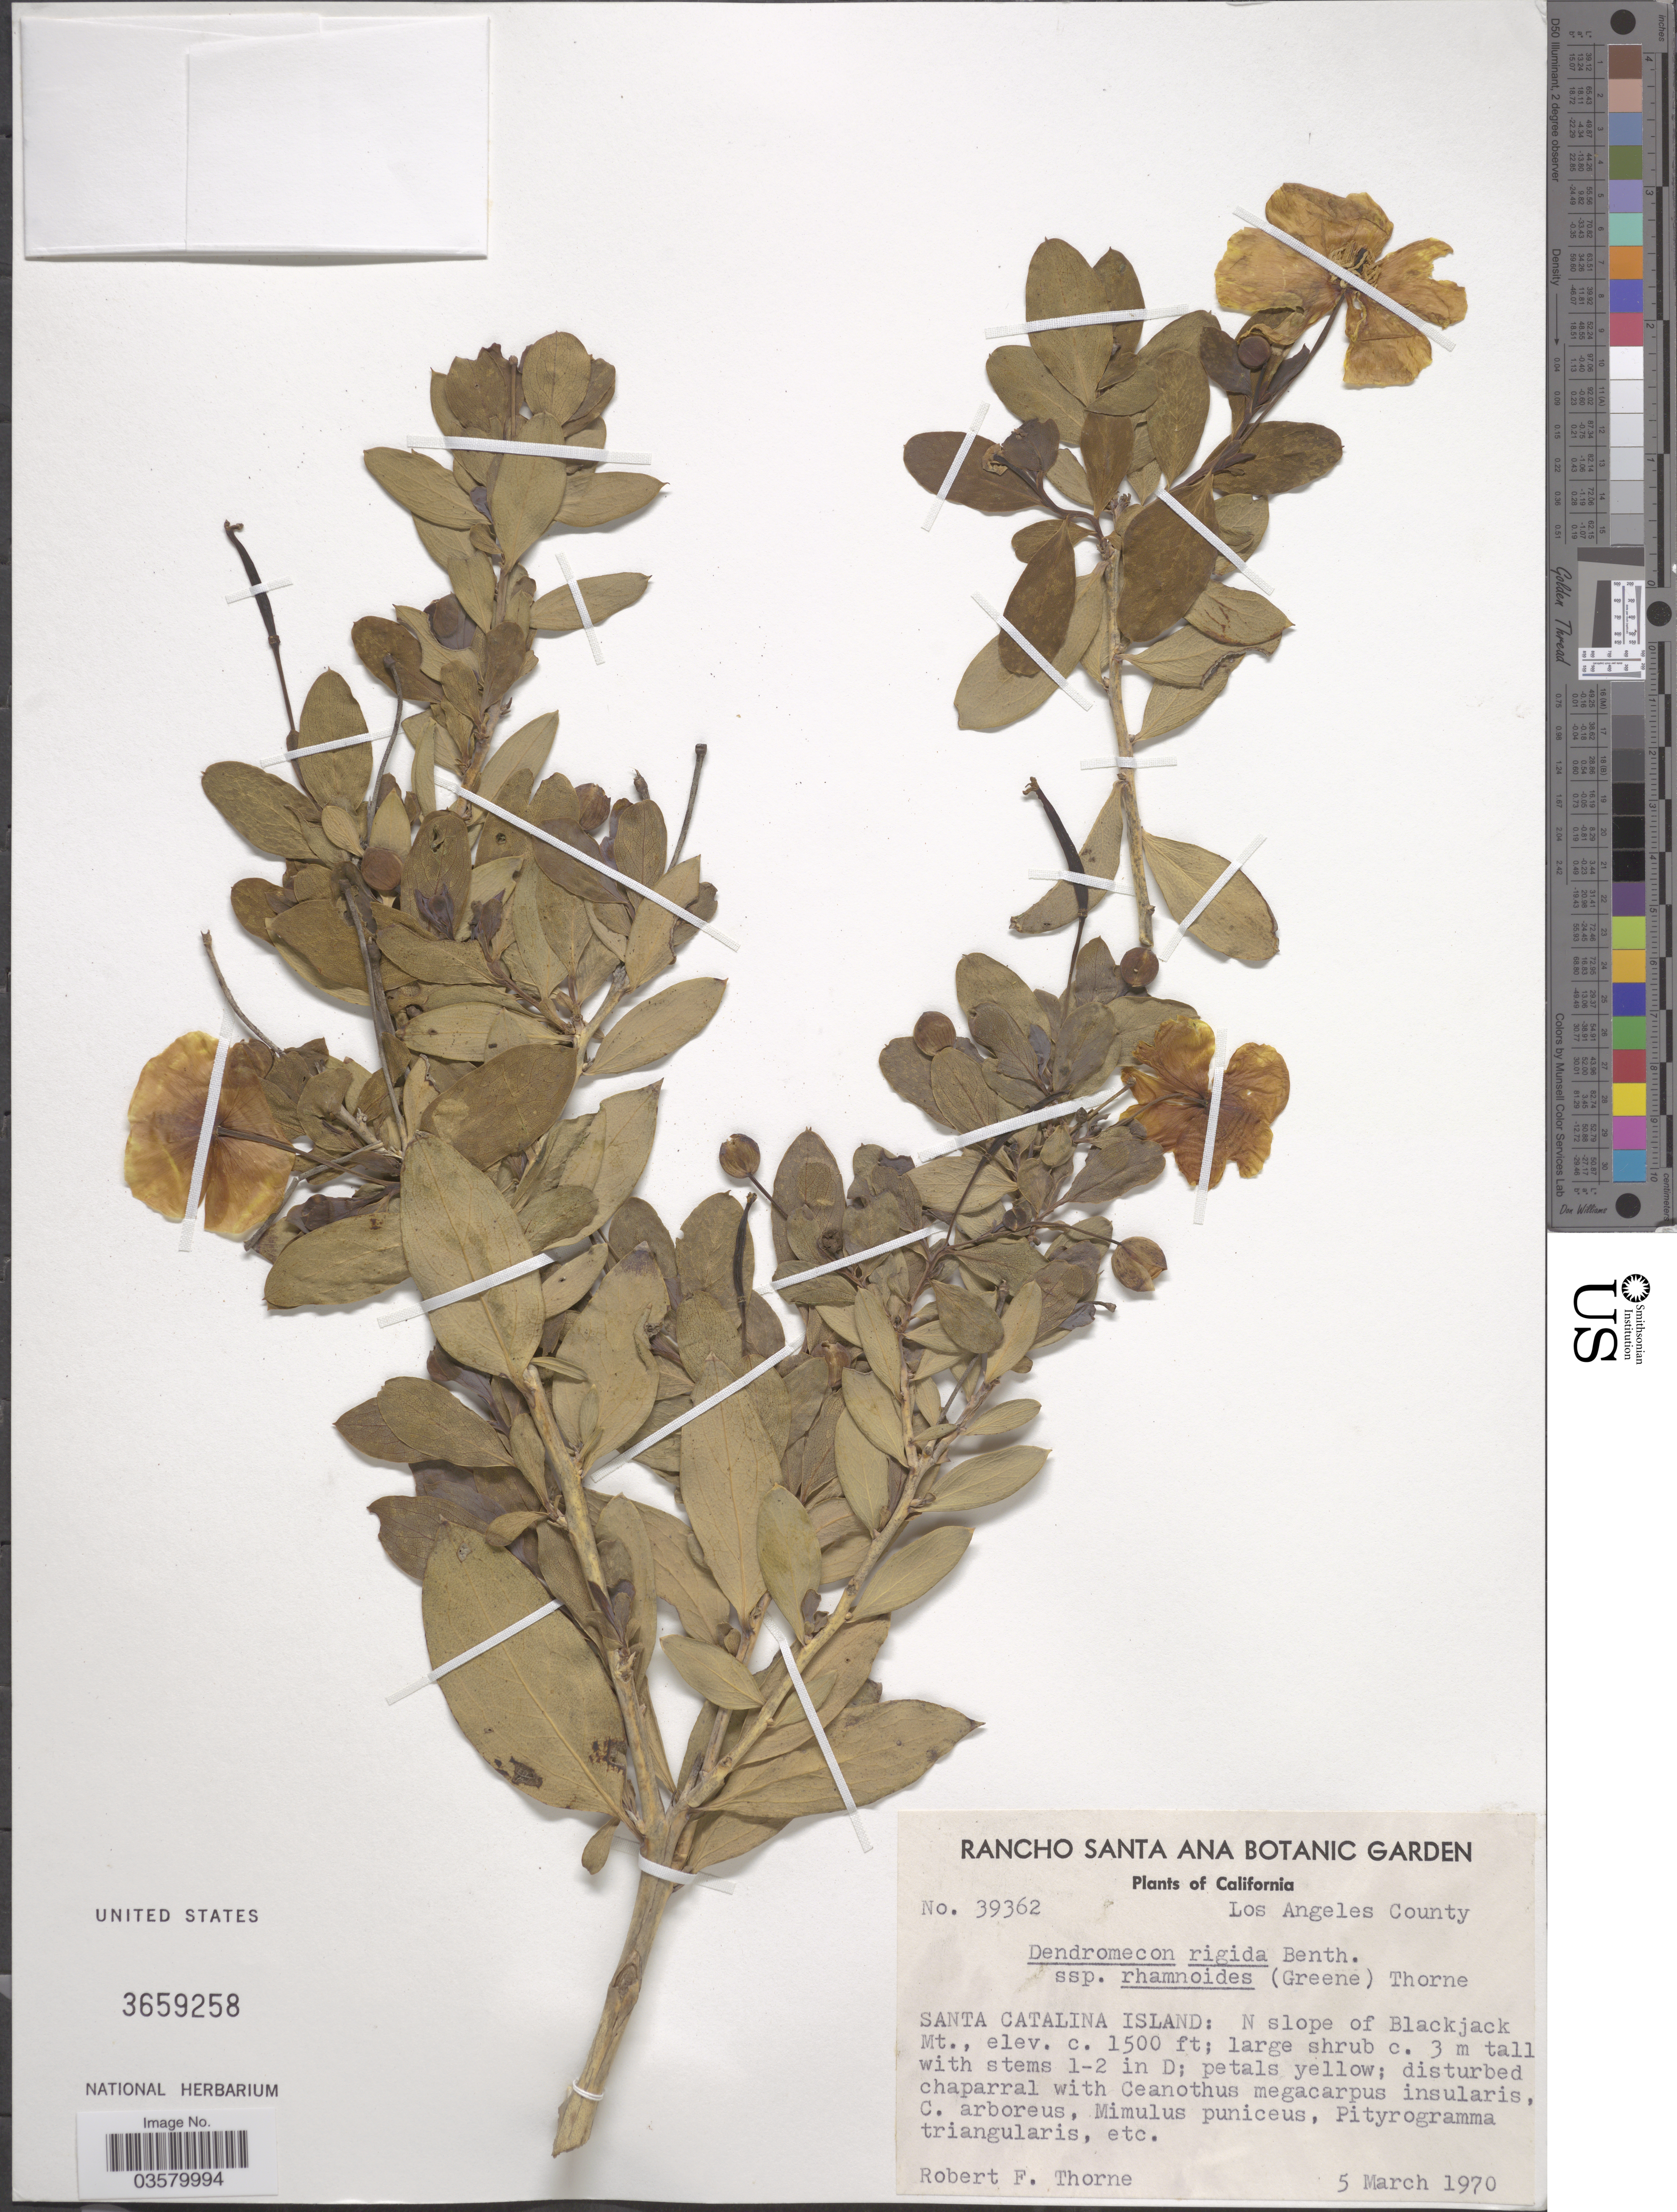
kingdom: Plantae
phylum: Tracheophyta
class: Magnoliopsida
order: Ranunculales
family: Papaveraceae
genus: Dendromecon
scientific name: Dendromecon rigida subsp. rhamnoides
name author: (Greene) Thorne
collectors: R. F. Thorne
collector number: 39362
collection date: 1970-03-05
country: United States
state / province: California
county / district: Los Angeles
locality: Los Angeles County. Santa Catalina Island: N slope of Blackjack Mt.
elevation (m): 457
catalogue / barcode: US 3659258